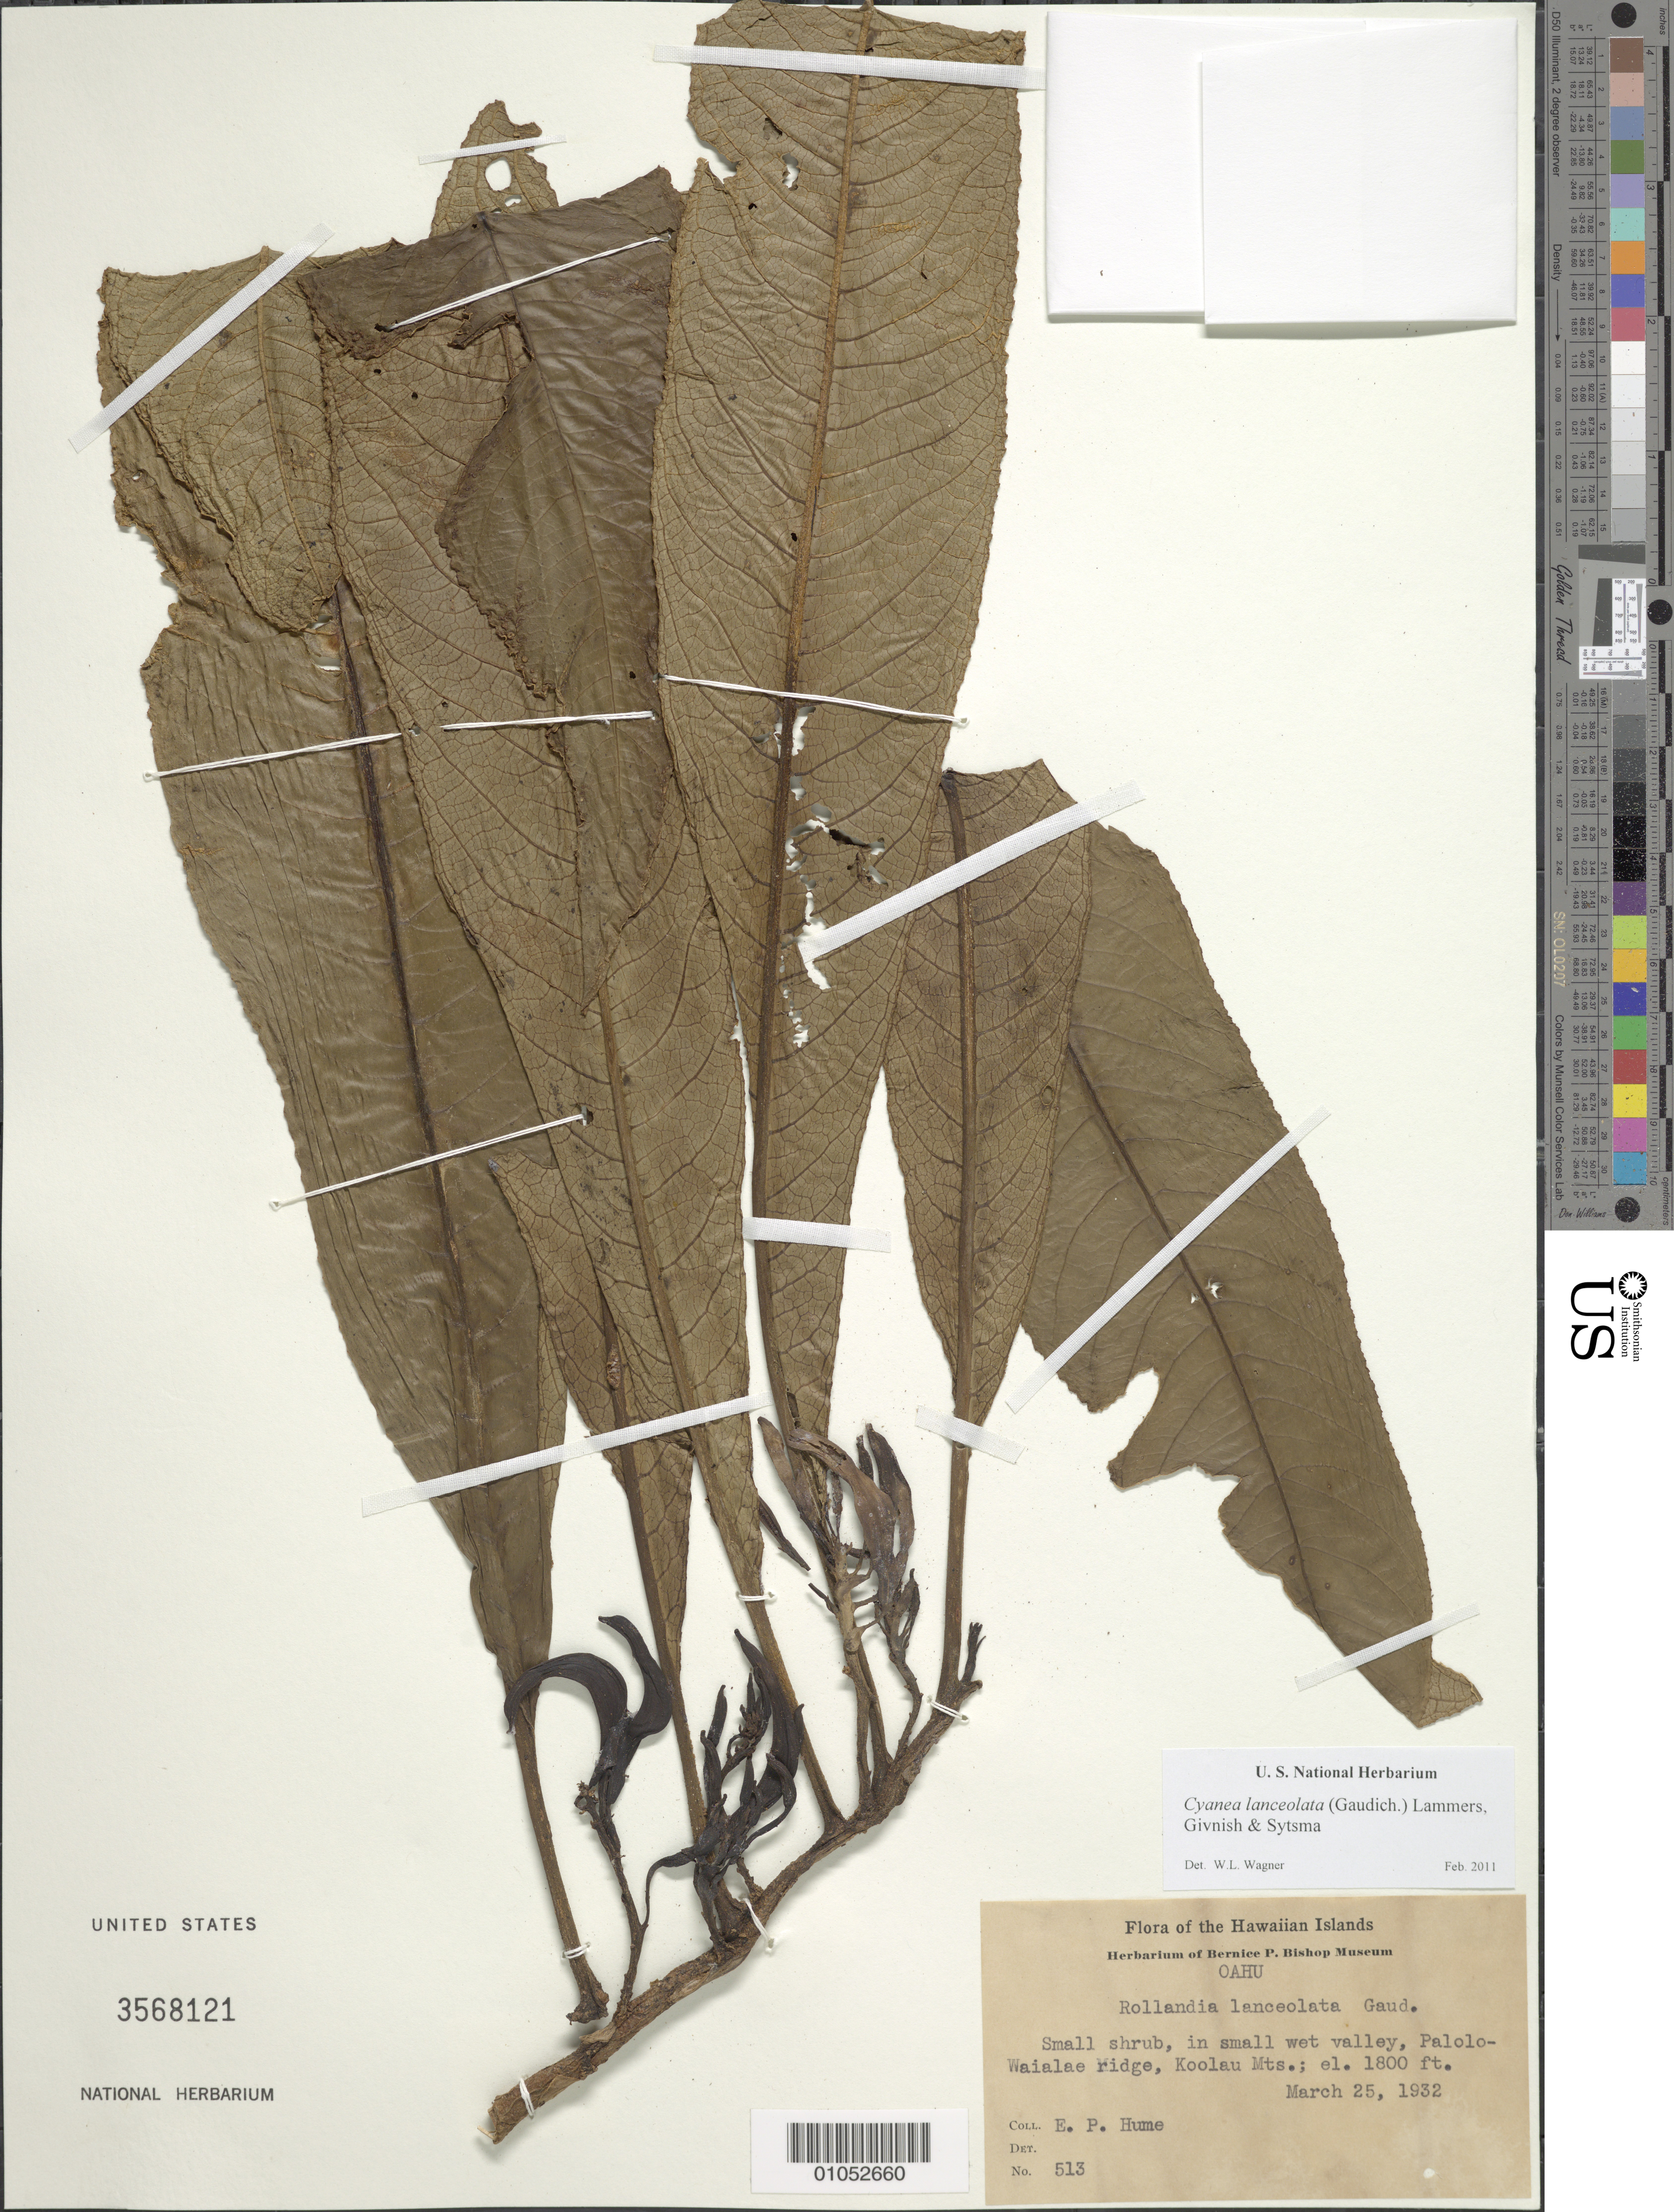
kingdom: Plantae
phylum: Tracheophyta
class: Magnoliopsida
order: Asterales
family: Campanulaceae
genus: Cyanea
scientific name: Cyanea lanceolata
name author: (Gaudich.) Lammers et al.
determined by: Wagner, W. L., (BOT), Smithsonian Institution - National Museum of Natural History (UNITED STATES)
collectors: E. Hume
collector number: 513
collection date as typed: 25 Mar 1932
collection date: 1932-03-25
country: United States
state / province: Hawaii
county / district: Honolulu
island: Oahu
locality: Palolo-Waialae ridge, Koolau Mts.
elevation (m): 549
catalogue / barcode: US 3568121